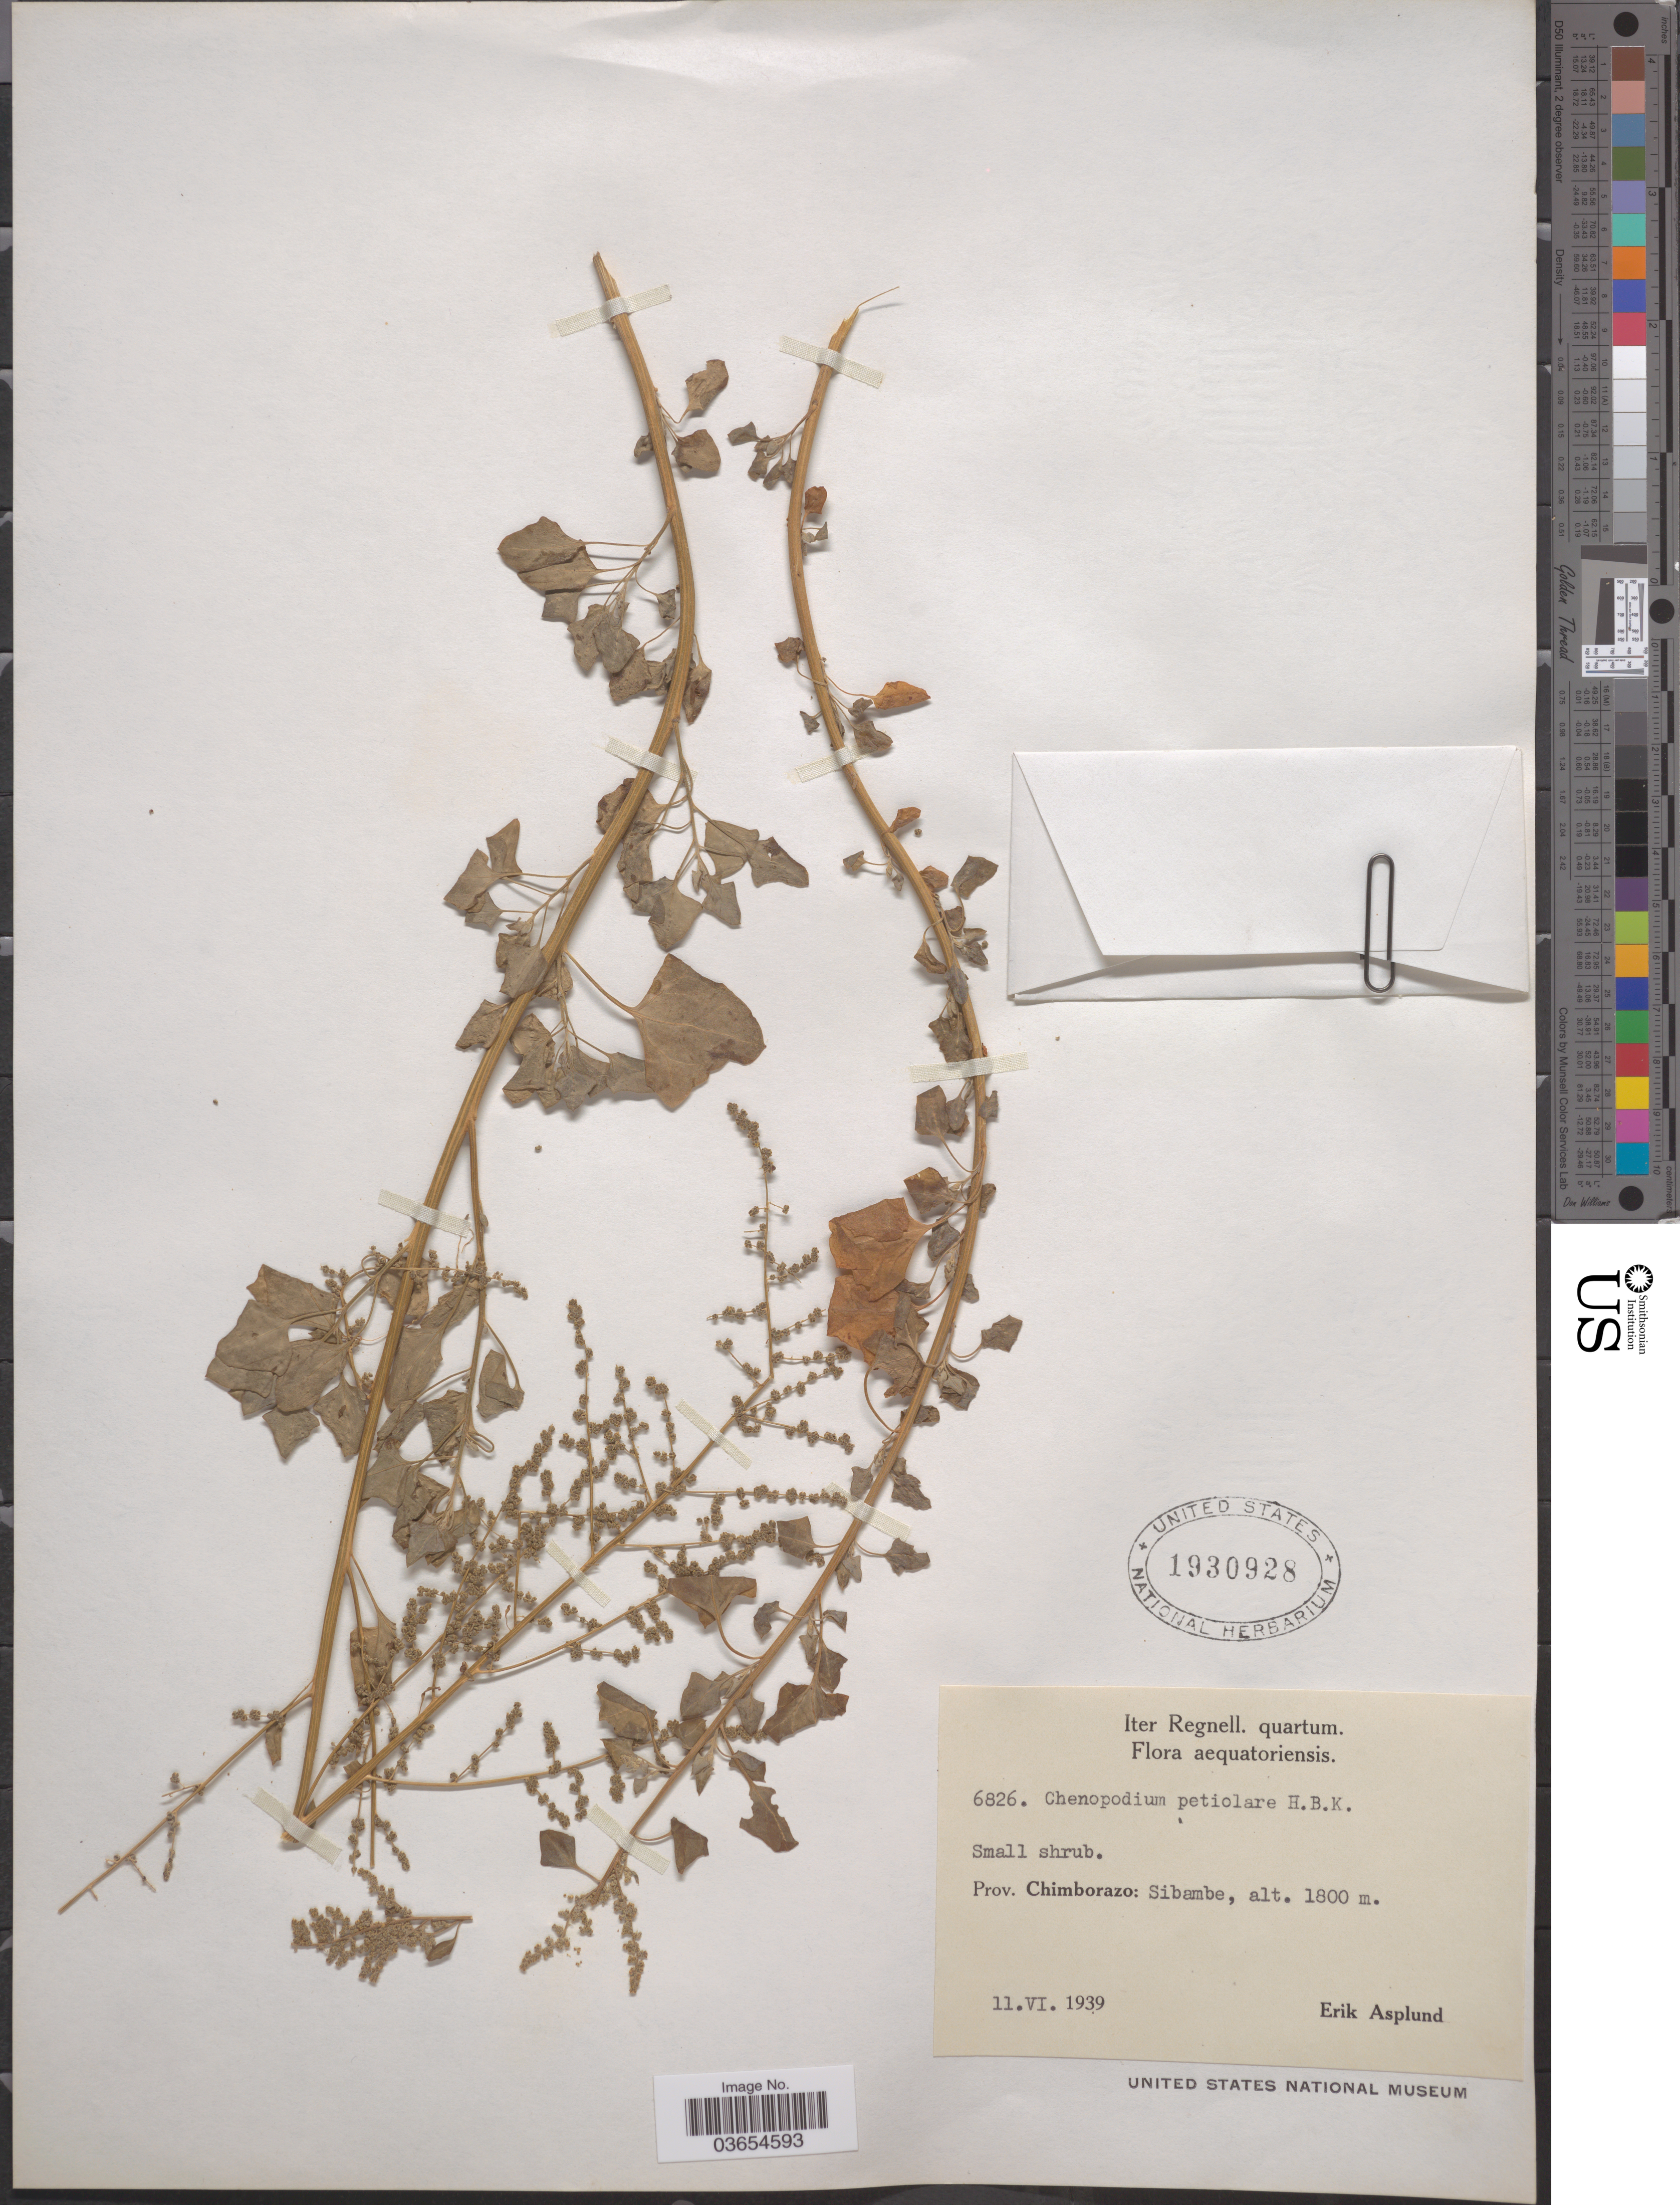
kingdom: Plantae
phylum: Tracheophyta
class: Magnoliopsida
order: Caryophyllales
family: Amaranthaceae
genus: Chenopodium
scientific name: Chenopodium petiolare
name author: Kunth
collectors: E. Asplund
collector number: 6826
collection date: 1939-06-11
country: Ecuador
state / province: Chimborazo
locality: Sibambe.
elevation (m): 1800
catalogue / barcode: US 1930928